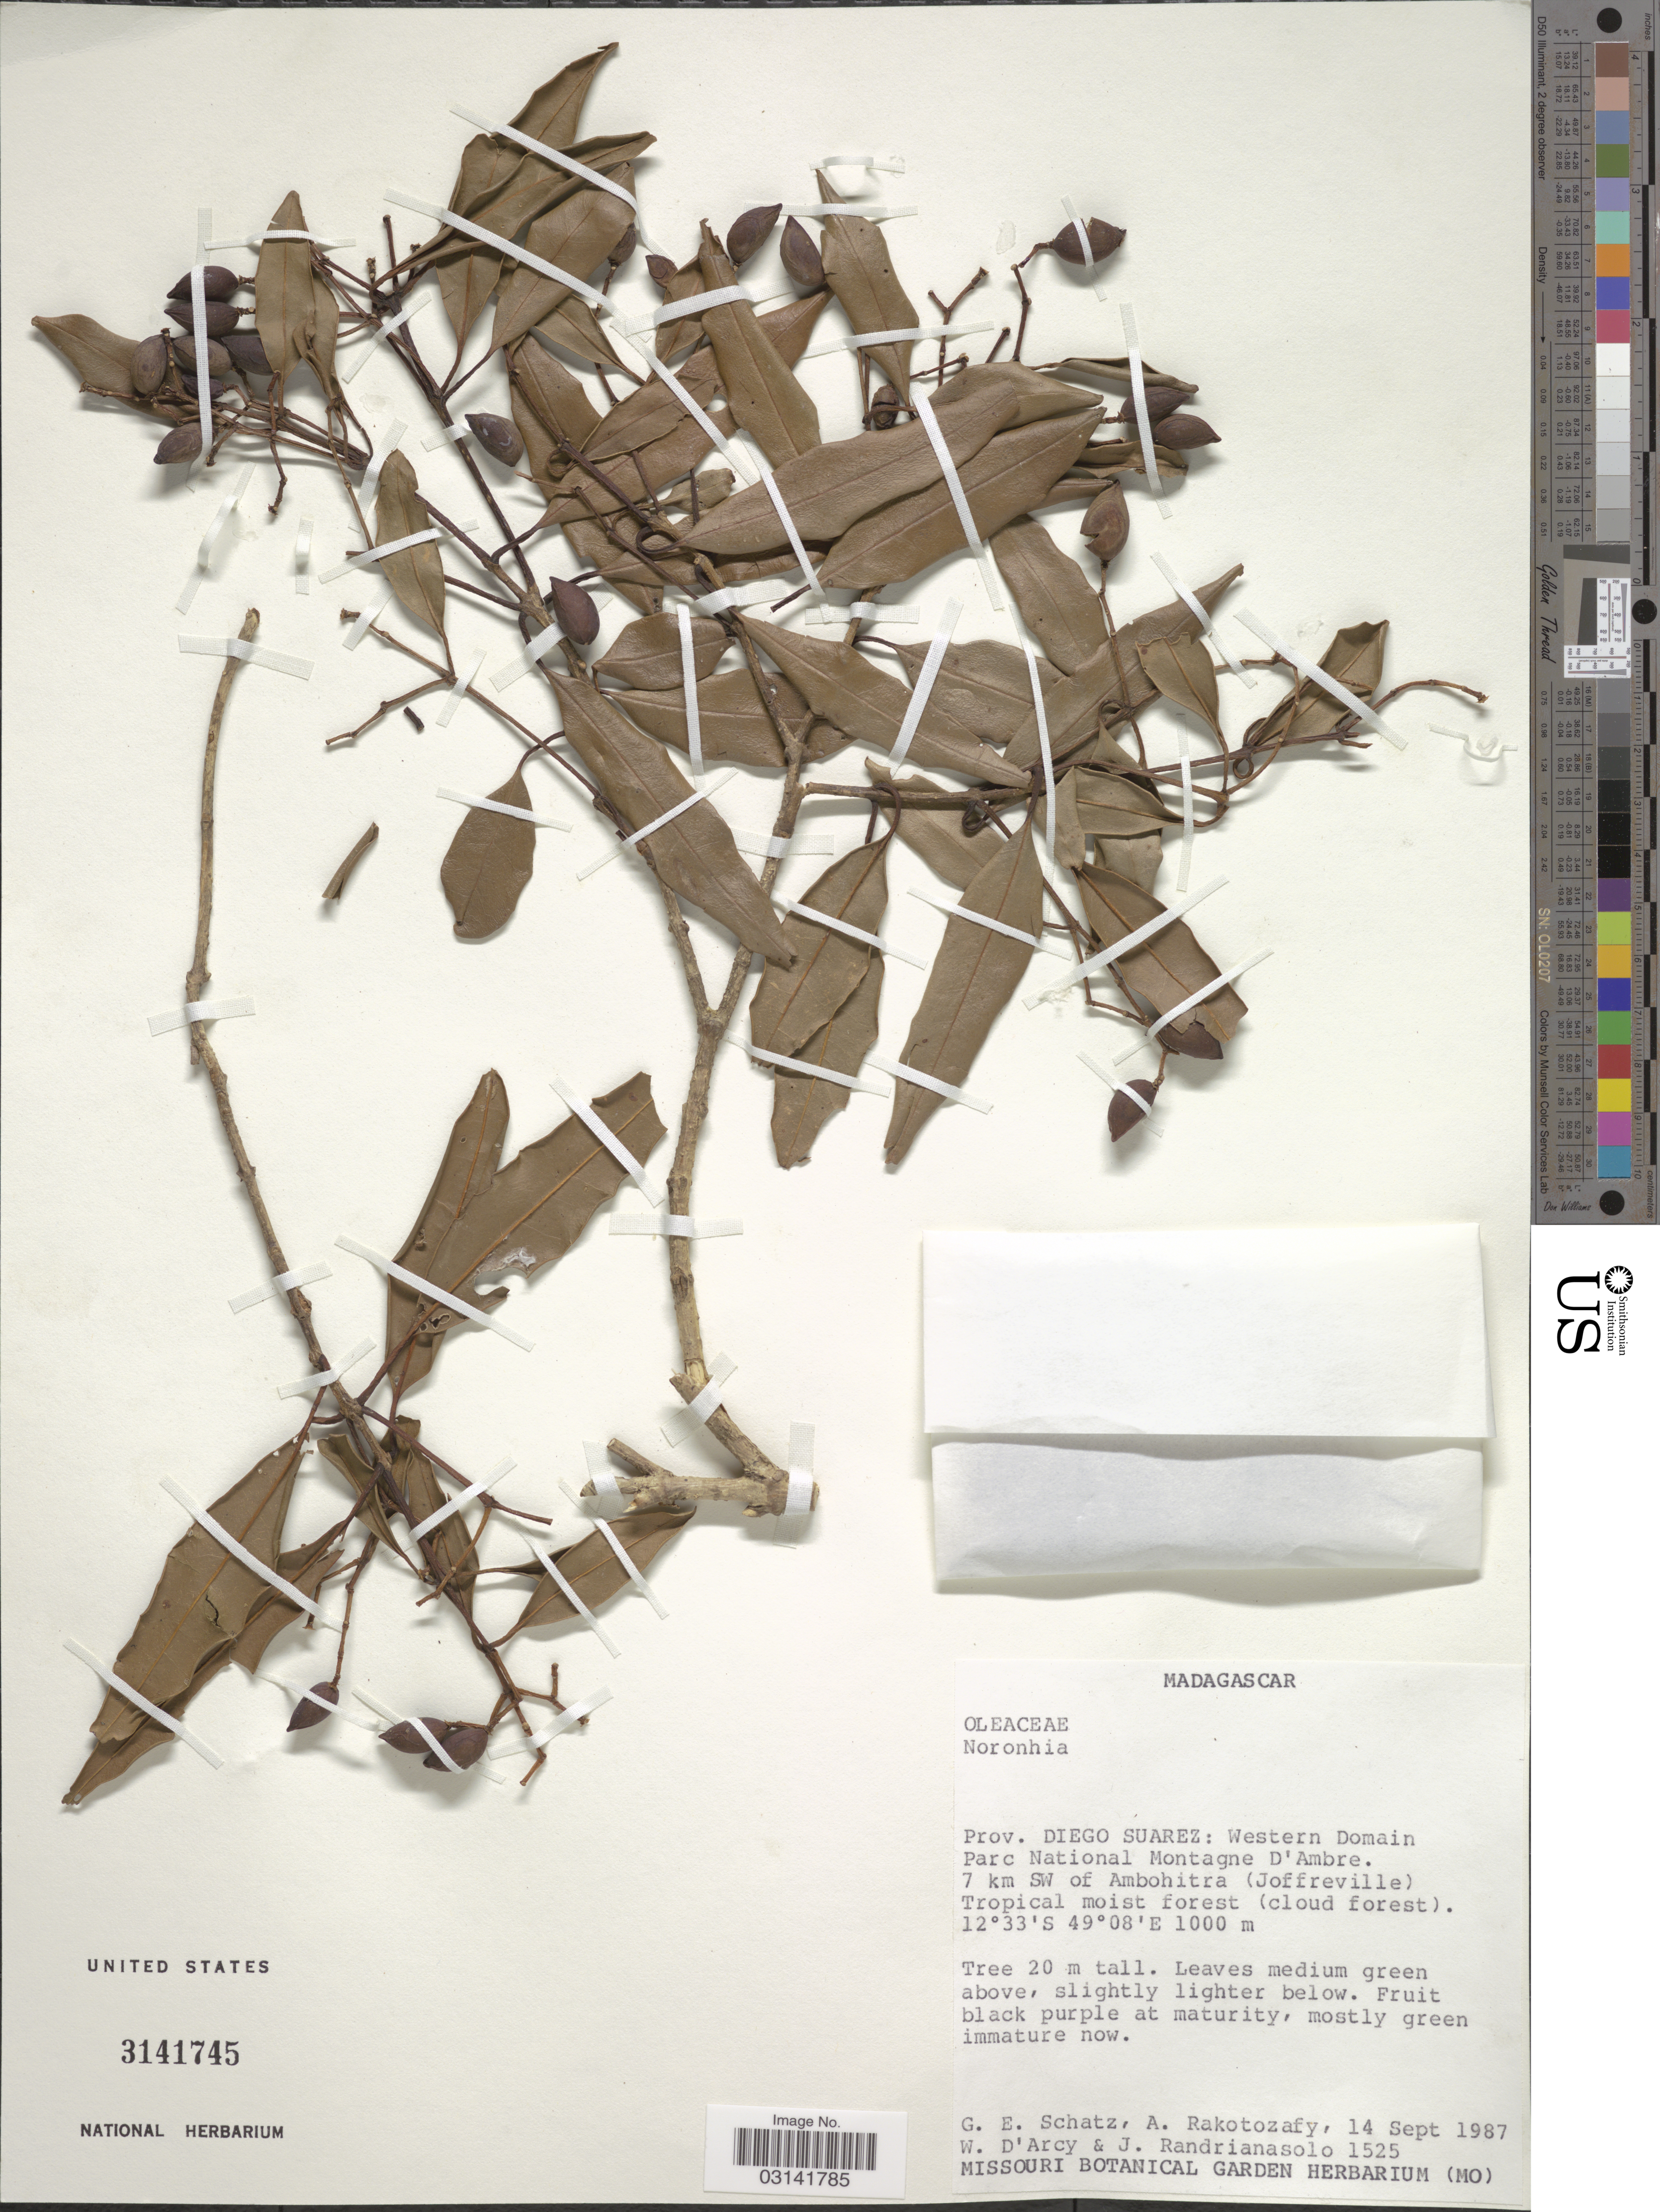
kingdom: Plantae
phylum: Tracheophyta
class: Magnoliopsida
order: Lamiales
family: Oleaceae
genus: Noronhia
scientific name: Noronhia sp.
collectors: G. Schatz, A. Rakotozafy, W. G. D'Arcy & J. Randrianasolo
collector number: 1525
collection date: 1987-09-14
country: Madagascar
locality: Prov. Diego Suarez: Western Domain, Parc National Montagne D'Ambre. 7 km SW of Ambohitra (Joffreville), Tropical moist forest (cloud forest).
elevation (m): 1000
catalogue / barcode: US 3141745